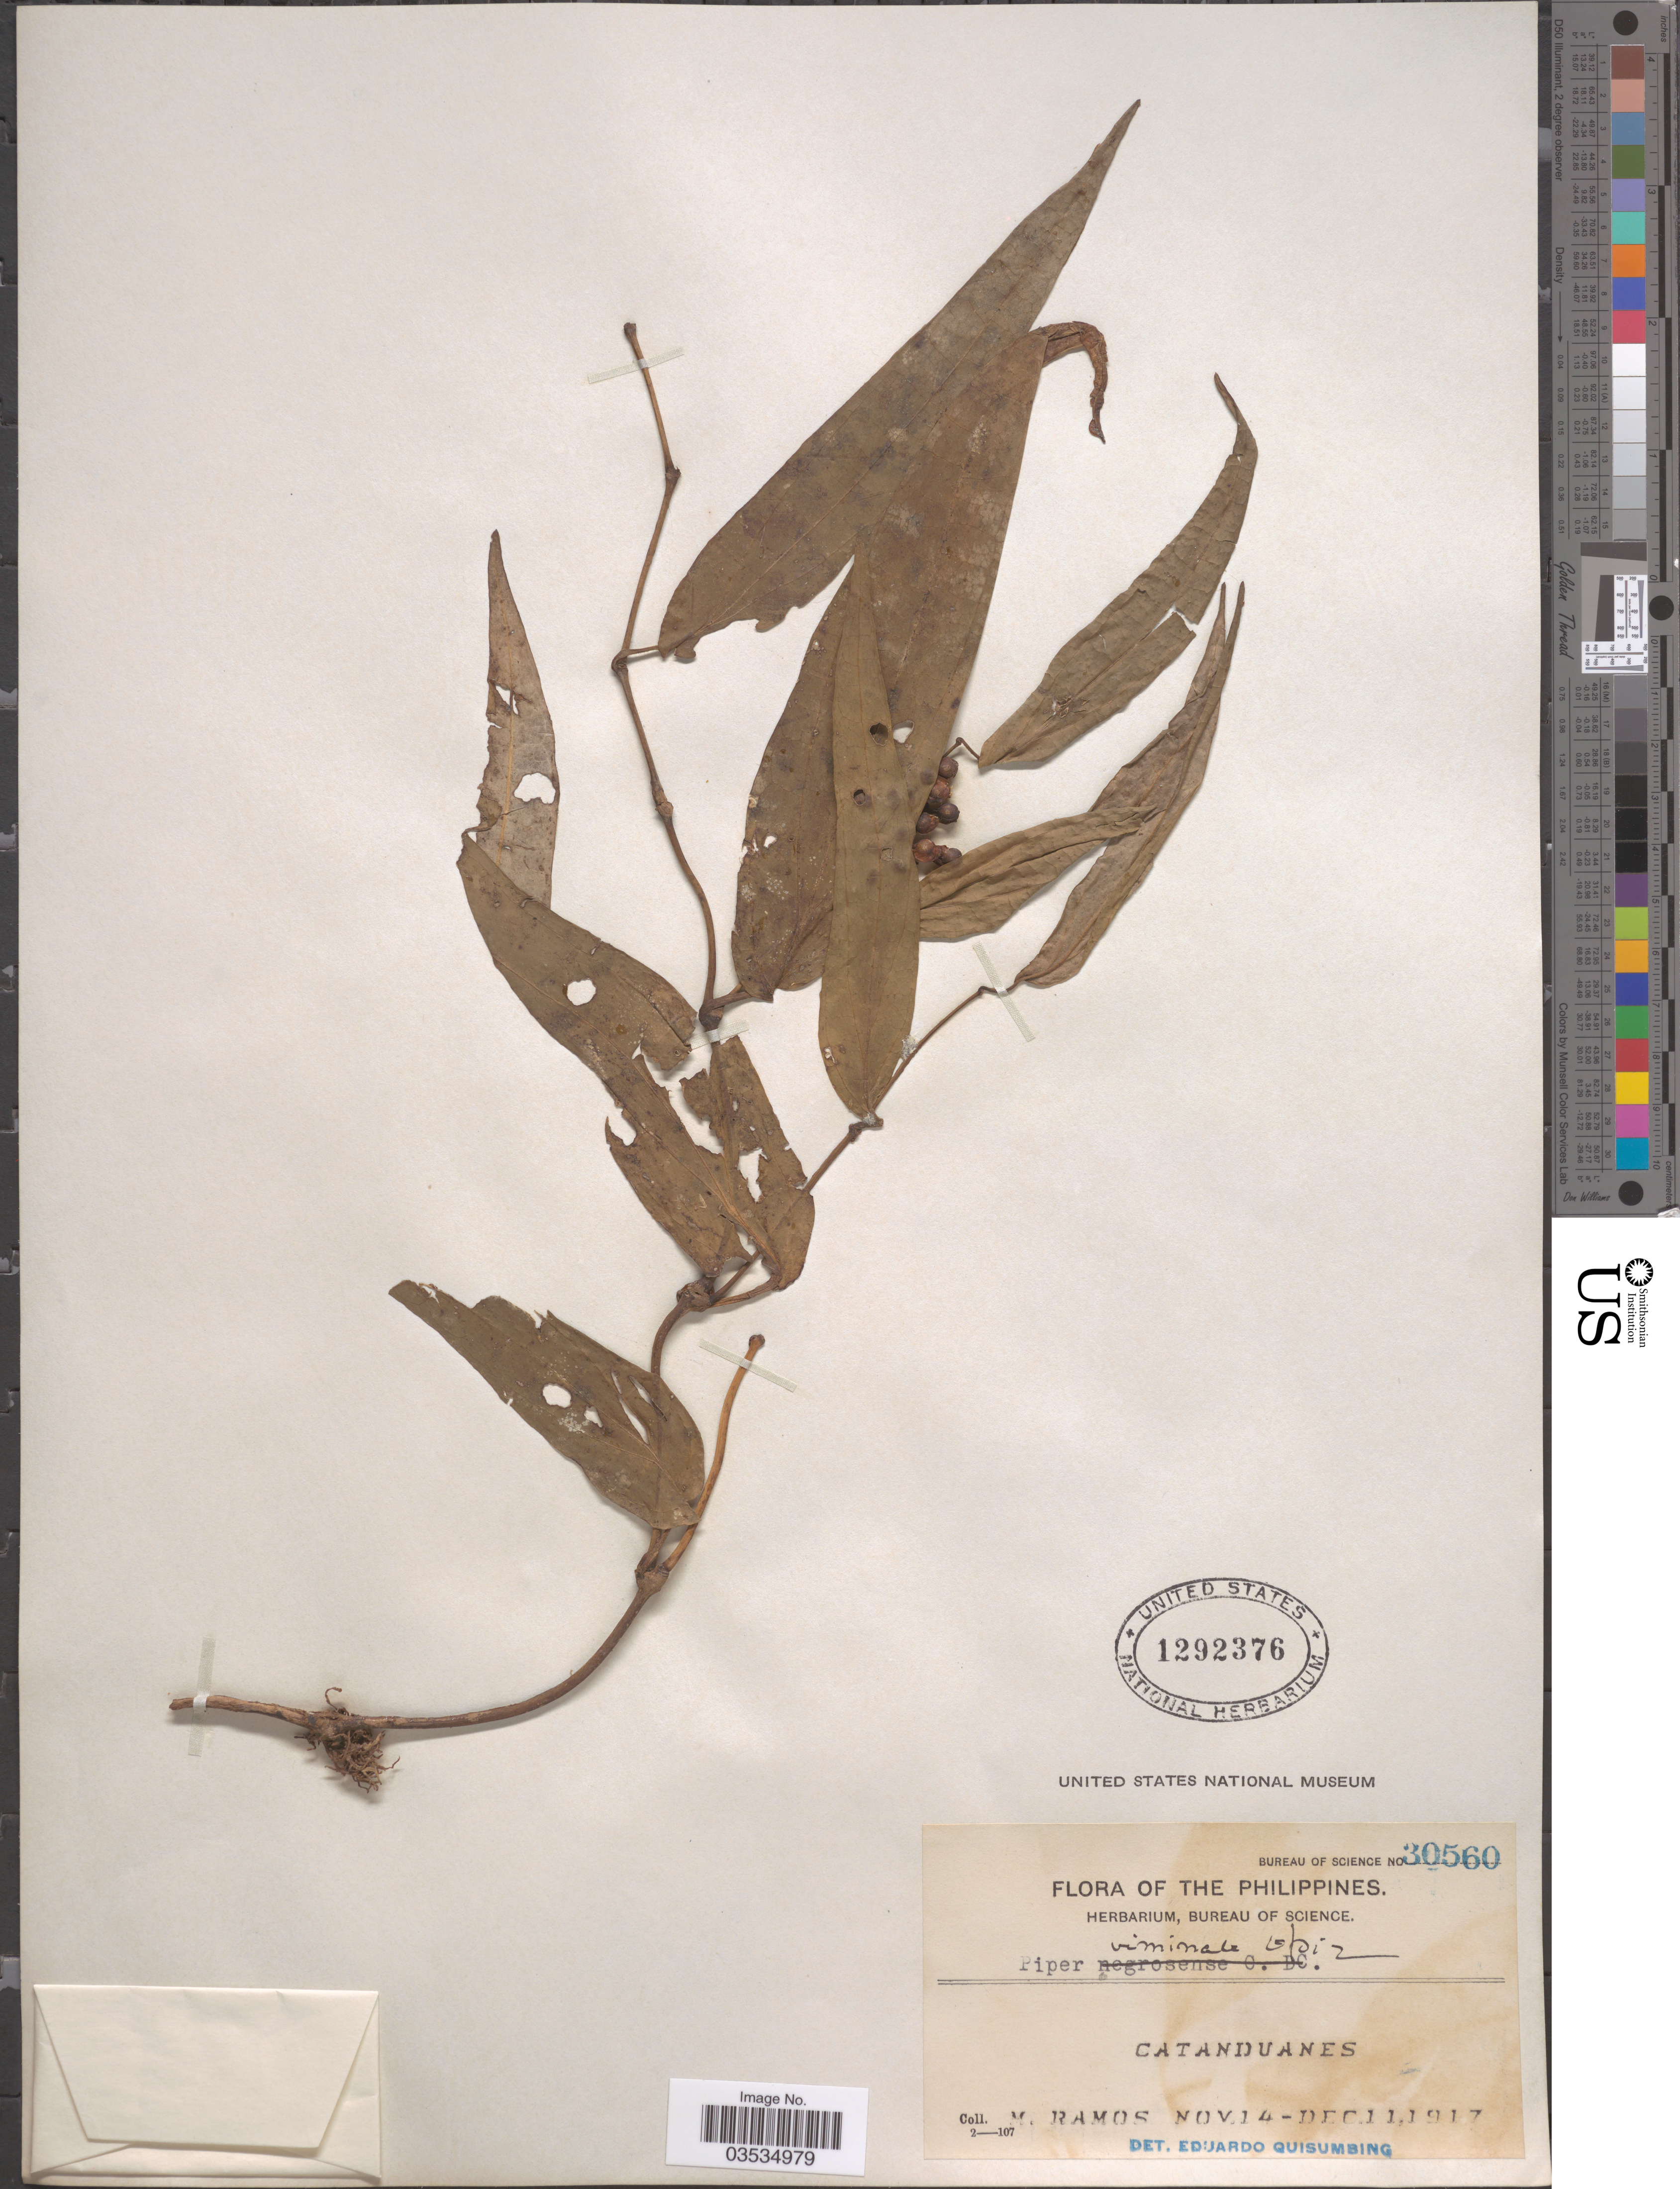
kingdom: Plantae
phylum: Tracheophyta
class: Magnoliopsida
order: Piperales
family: Piperaceae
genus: Piper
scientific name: Piper viminale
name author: Opiz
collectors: M. Ramos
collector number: Bureau of Science 30560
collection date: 1917-11-14/1917-12-11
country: Philippines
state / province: Bicol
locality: Catanduanes.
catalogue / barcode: US 1292376